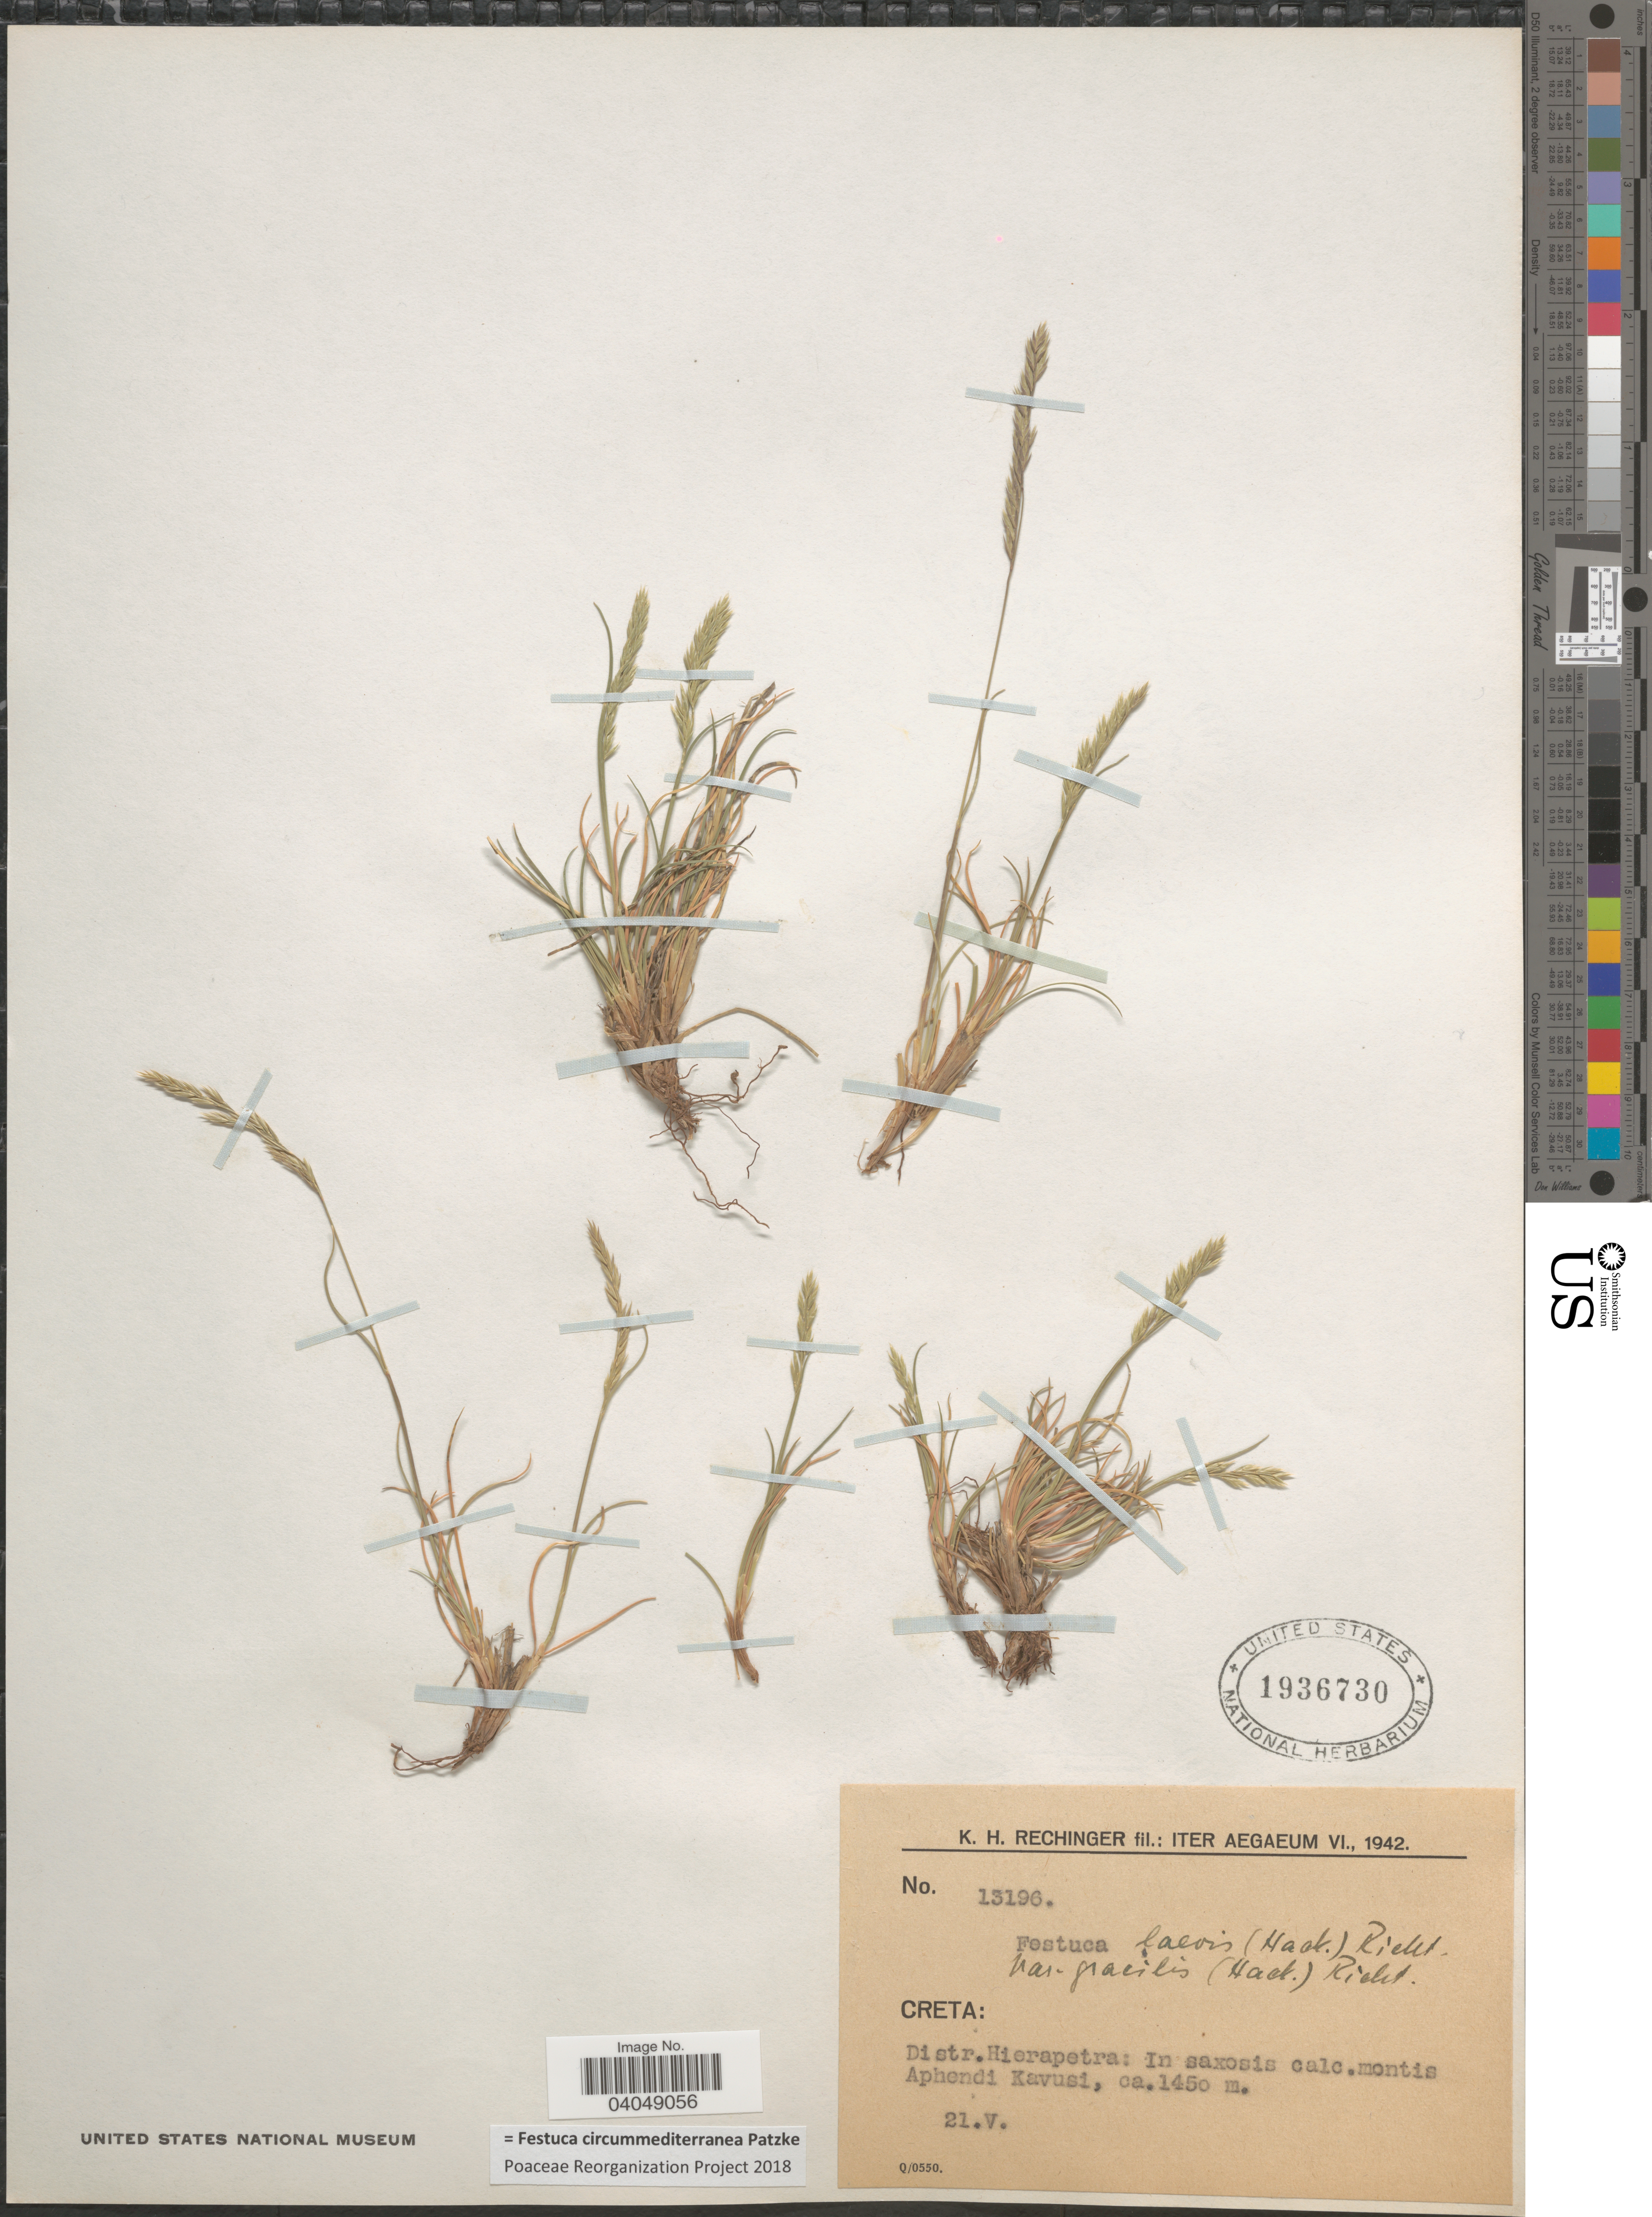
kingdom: Plantae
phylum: Tracheophyta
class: Liliopsida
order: Poales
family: Poaceae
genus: Festuca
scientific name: Festuca circummediterranea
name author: Patzke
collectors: K. H. Rechinger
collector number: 13196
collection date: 1942-05-21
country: Greece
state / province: Crete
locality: Creta: Distr. Hierapetra: In saxosis calc. montis Aphendi Kavusi.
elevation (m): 1450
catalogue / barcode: US 1936730